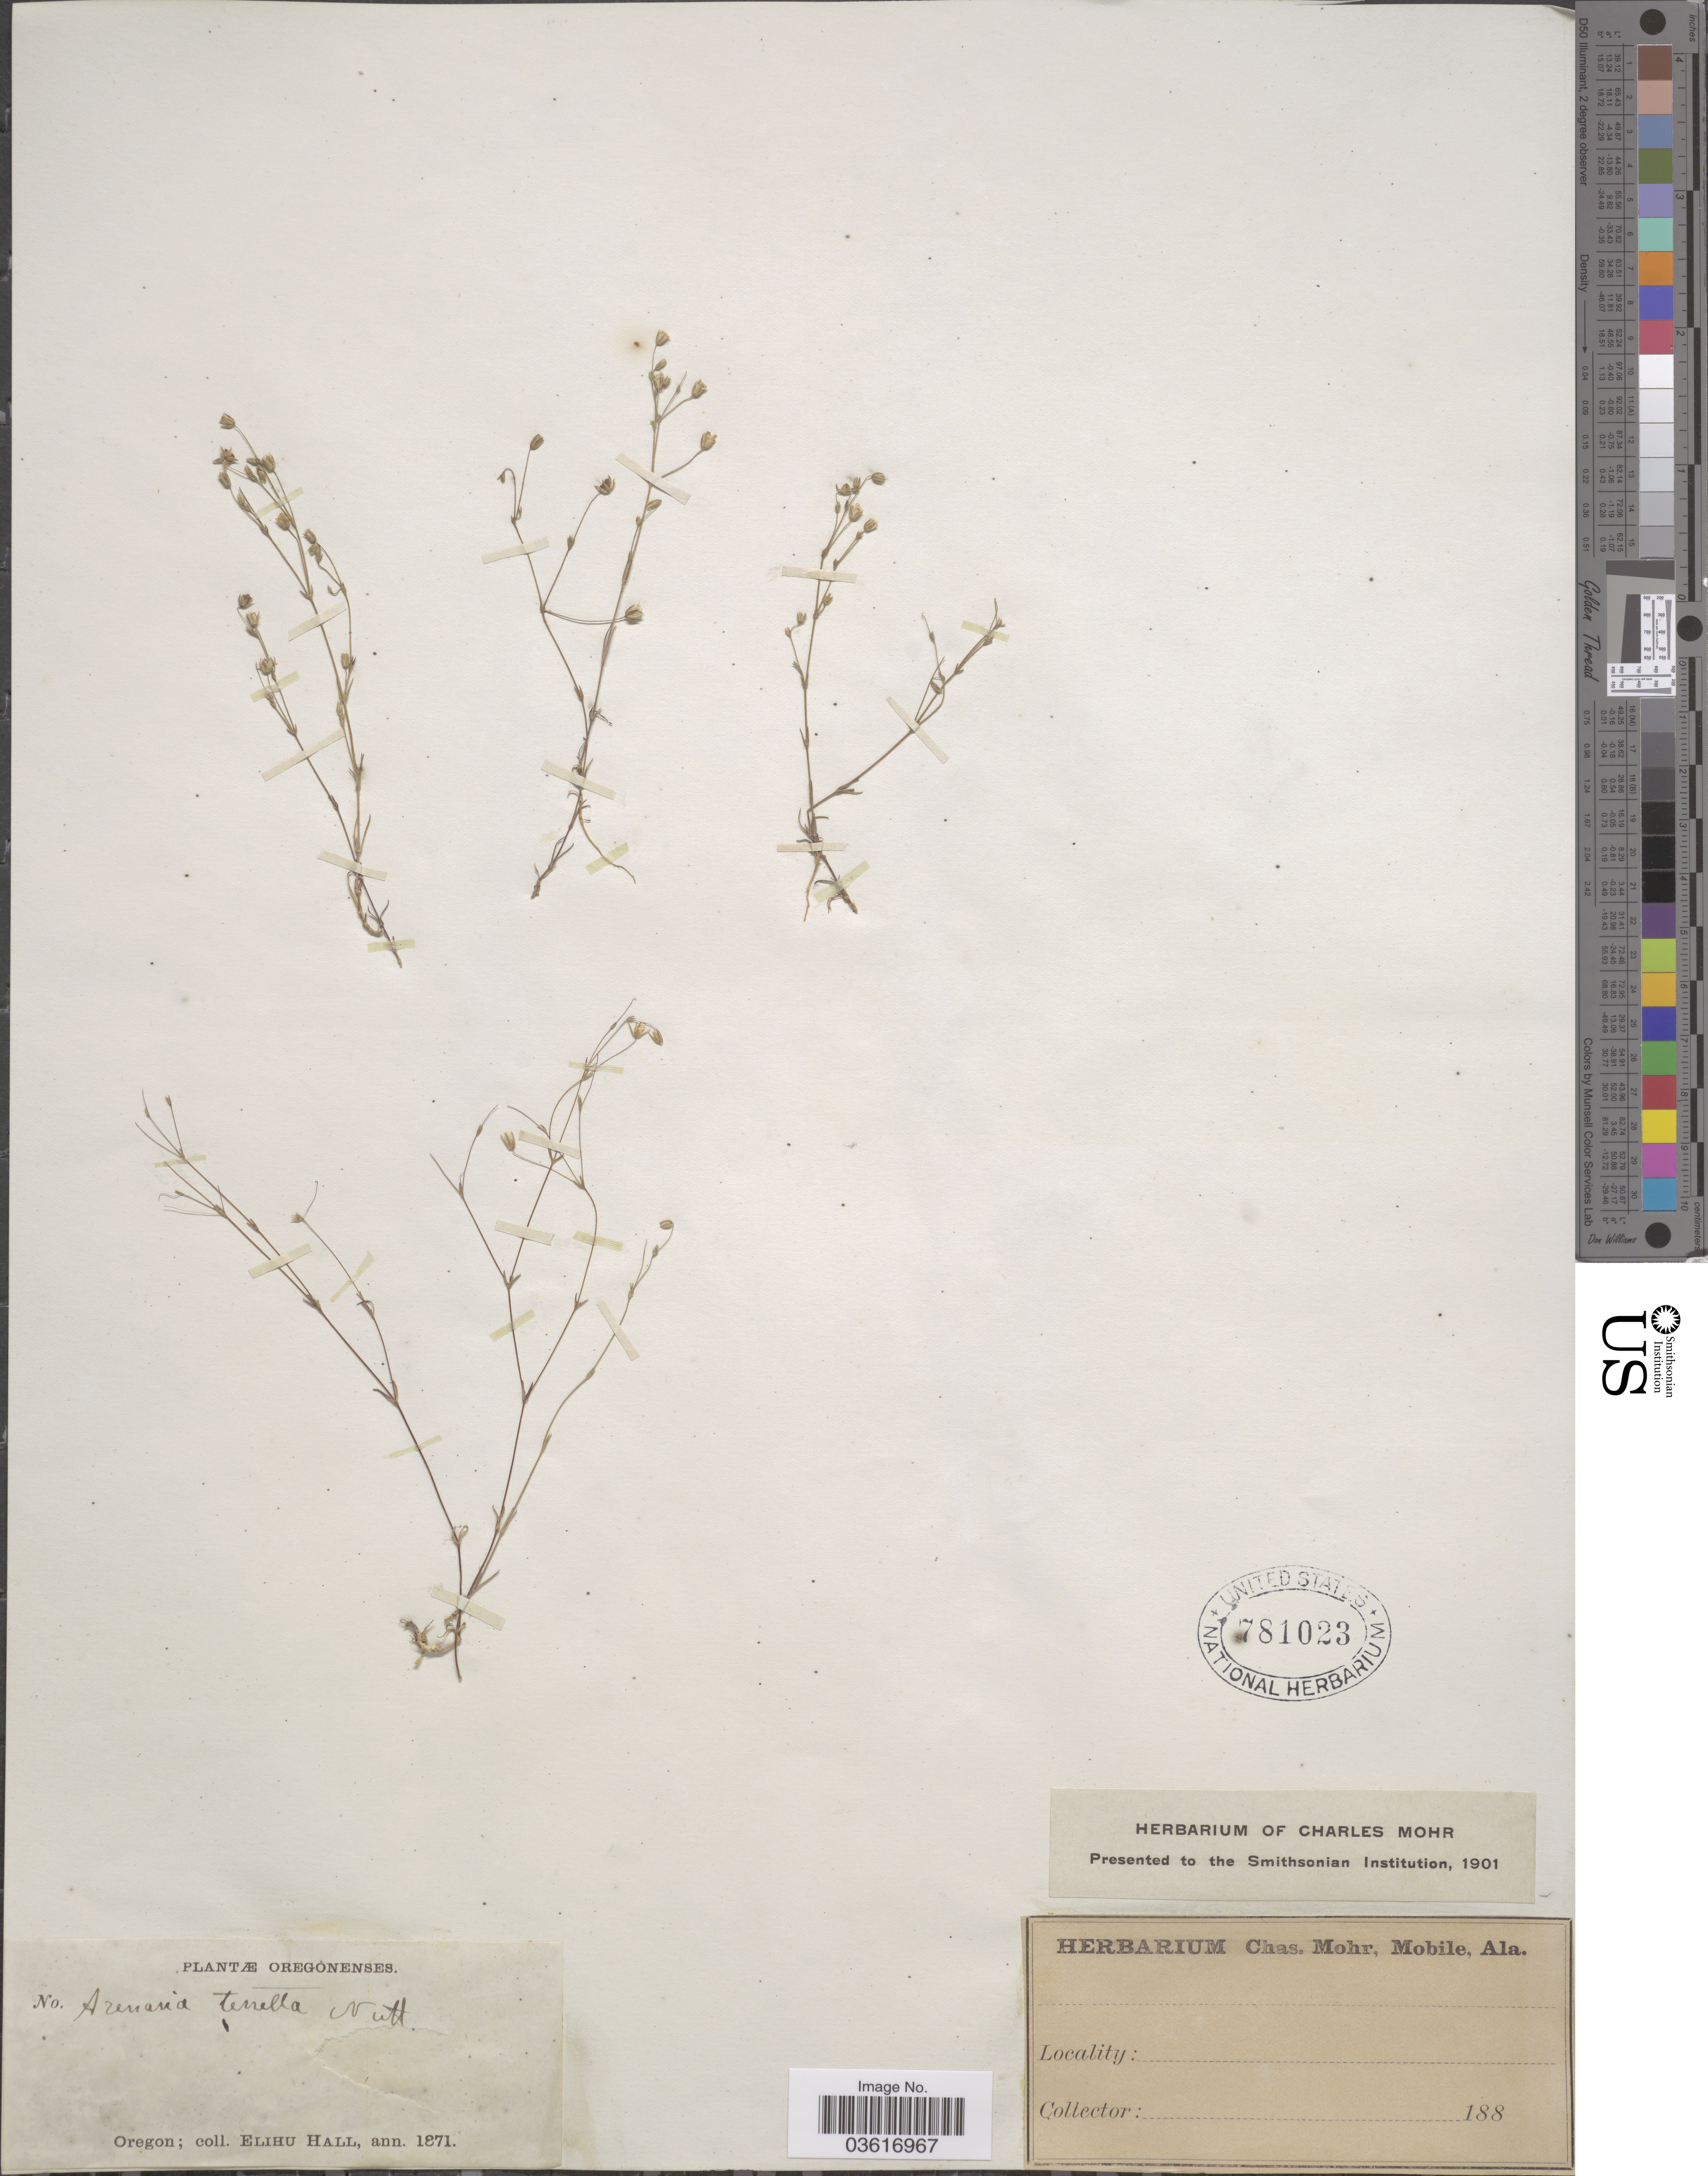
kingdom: Plantae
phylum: Tracheophyta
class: Magnoliopsida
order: Caryophyllales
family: Caryophyllaceae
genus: Minuartia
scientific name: Minuartia tenella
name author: (J. Gay) Mattf.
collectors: E. Hall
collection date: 1871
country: United States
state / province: Oregon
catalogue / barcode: US 781023